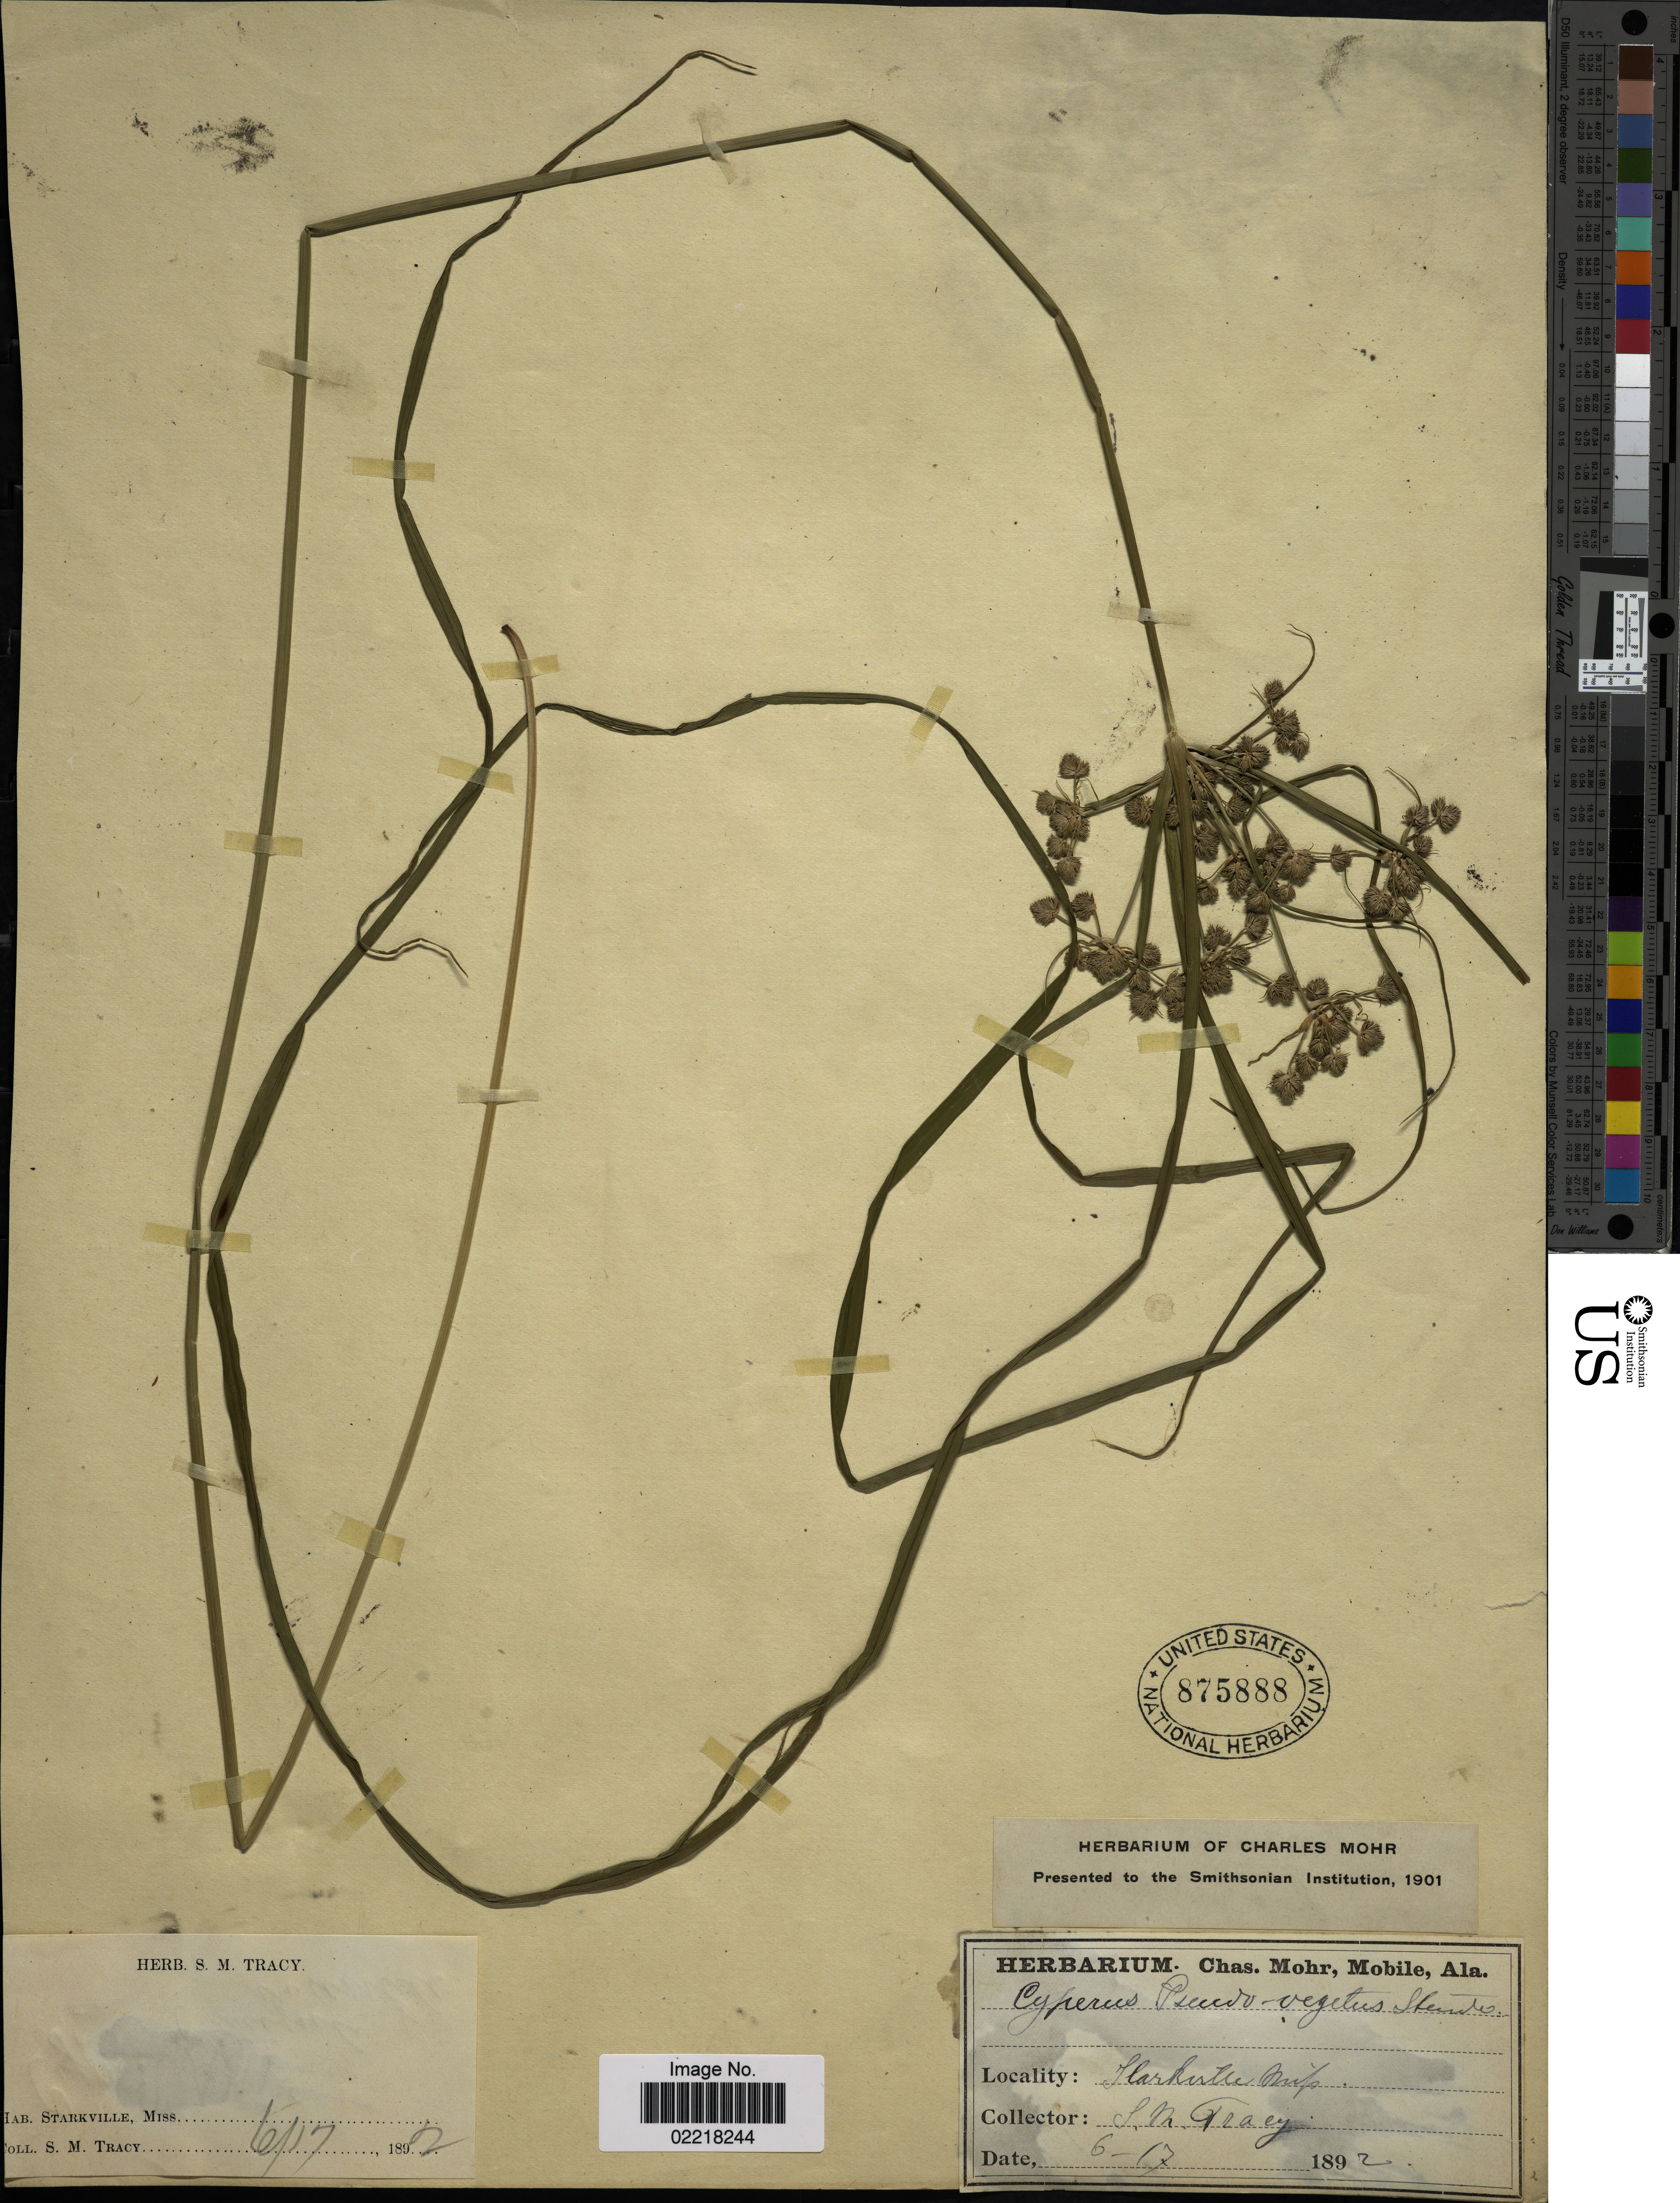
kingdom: Plantae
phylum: Tracheophyta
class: Liliopsida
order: Poales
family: Cyperaceae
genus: Cyperus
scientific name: Cyperus pseudovegetus Steud.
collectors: S. M. Tracy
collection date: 1892-06-17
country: United States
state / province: Mississippi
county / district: Oktibbeha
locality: Starkville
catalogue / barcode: US 875888